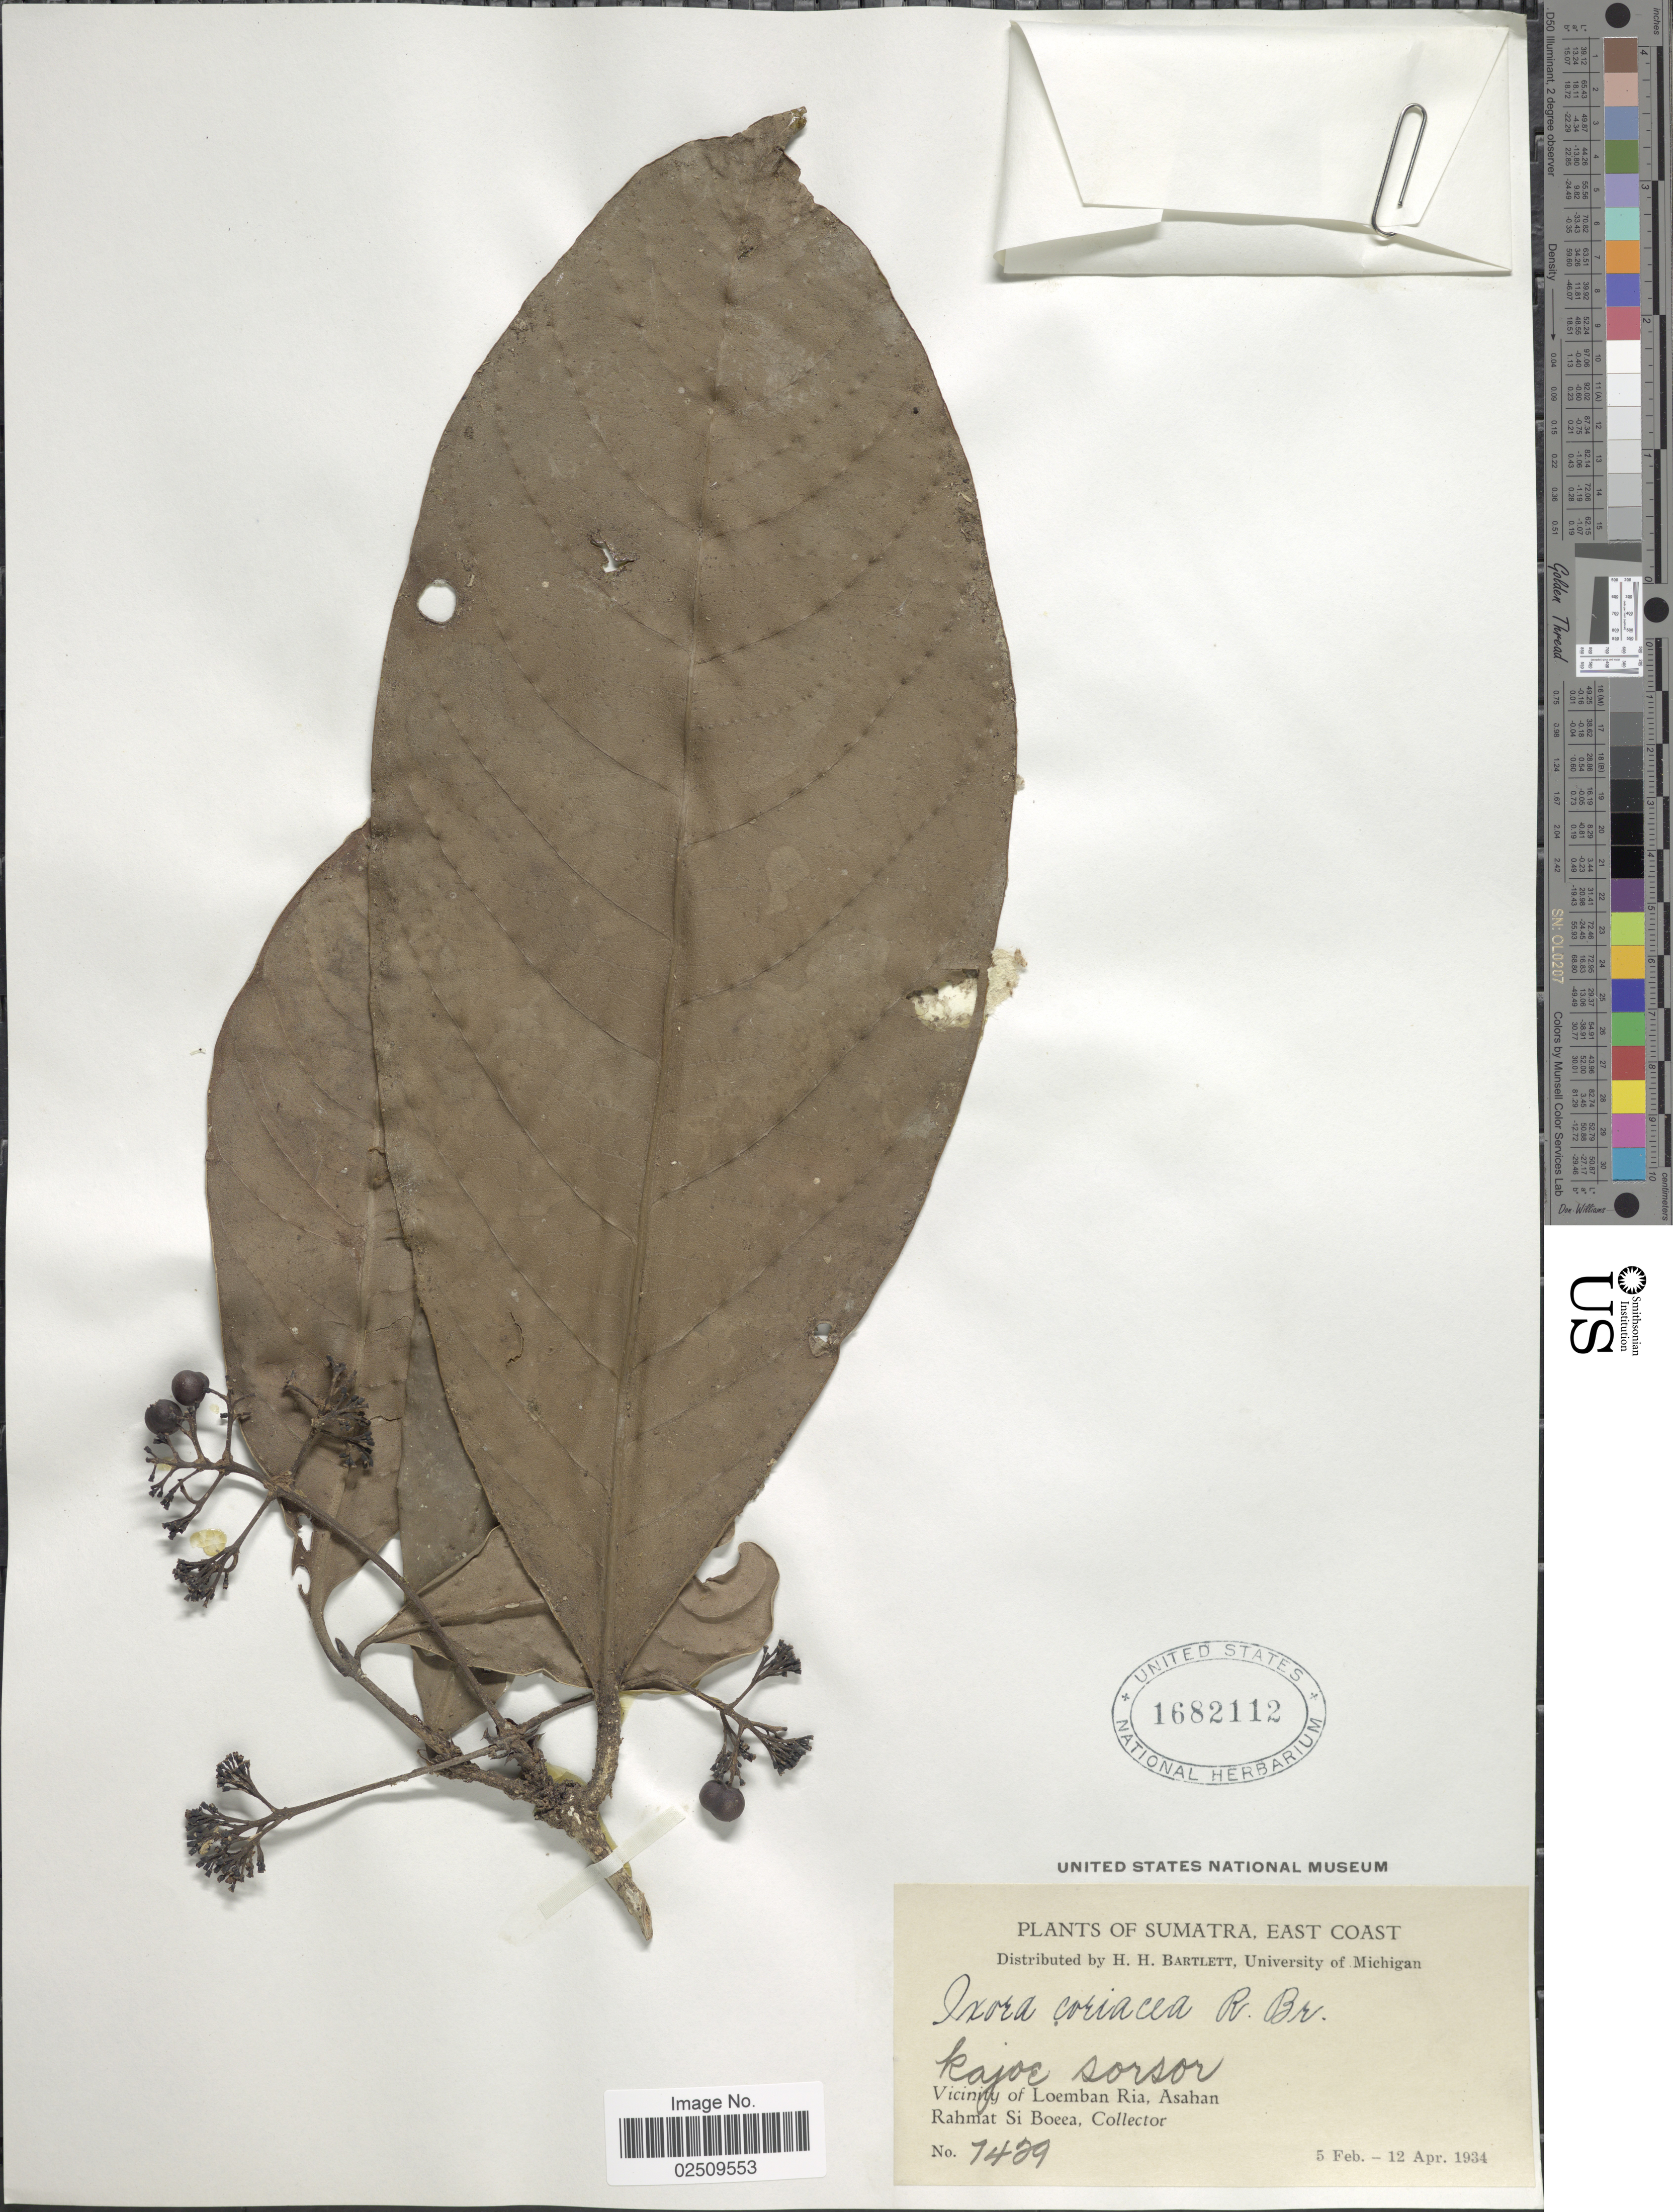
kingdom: Plantae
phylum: Tracheophyta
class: Magnoliopsida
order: Gentianales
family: Rubiaceae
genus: Ixora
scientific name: Ixora coriacea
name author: Wall. ex Steud.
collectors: Rahmat Si Boeea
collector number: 7429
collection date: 1935-02-05/1935-04-12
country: Indonesia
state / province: Sumatra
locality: East Coast, kajoe sorsor, Vicinity of Loemban Ria, Asahan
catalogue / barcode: US 1682112